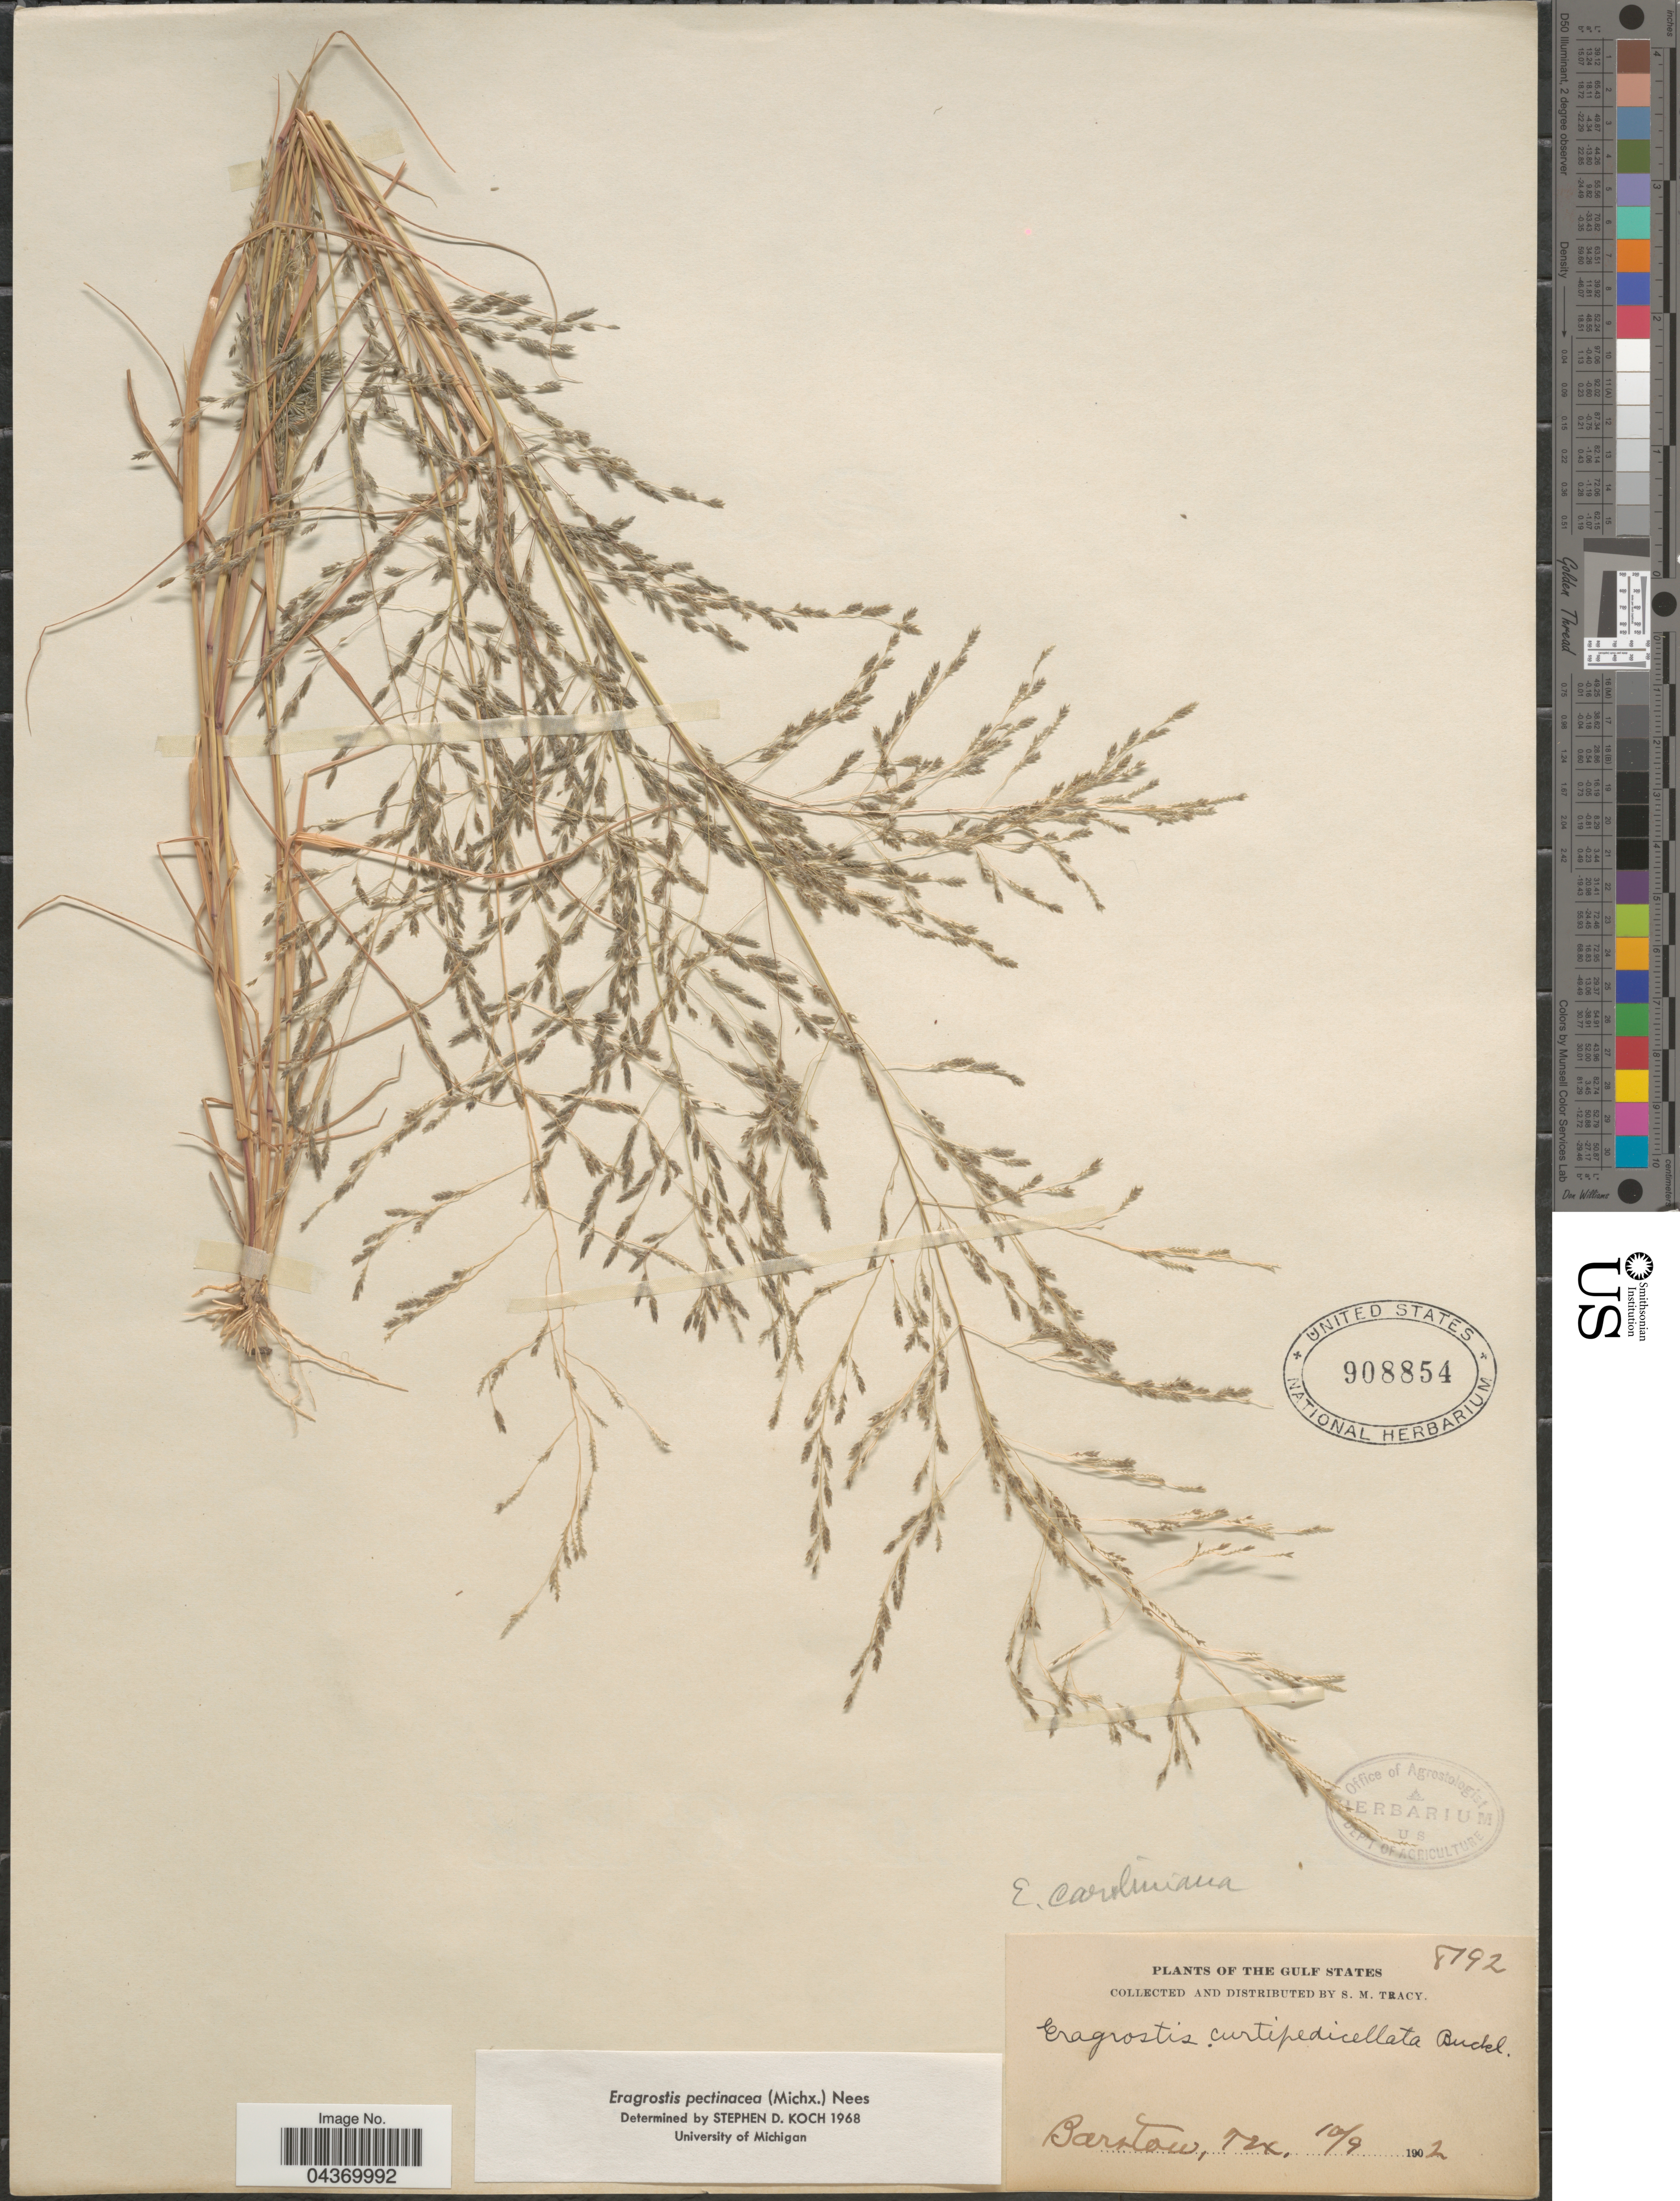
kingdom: Plantae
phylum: Tracheophyta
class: Liliopsida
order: Poales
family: Poaceae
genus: Eragrostis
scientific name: Eragrostis pectinacea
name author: (Michx.) Nees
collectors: S. M. Tracy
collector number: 8192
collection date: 1902-10-09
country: United States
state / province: Texas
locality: The Gulf States. Barstow.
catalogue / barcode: US 908854